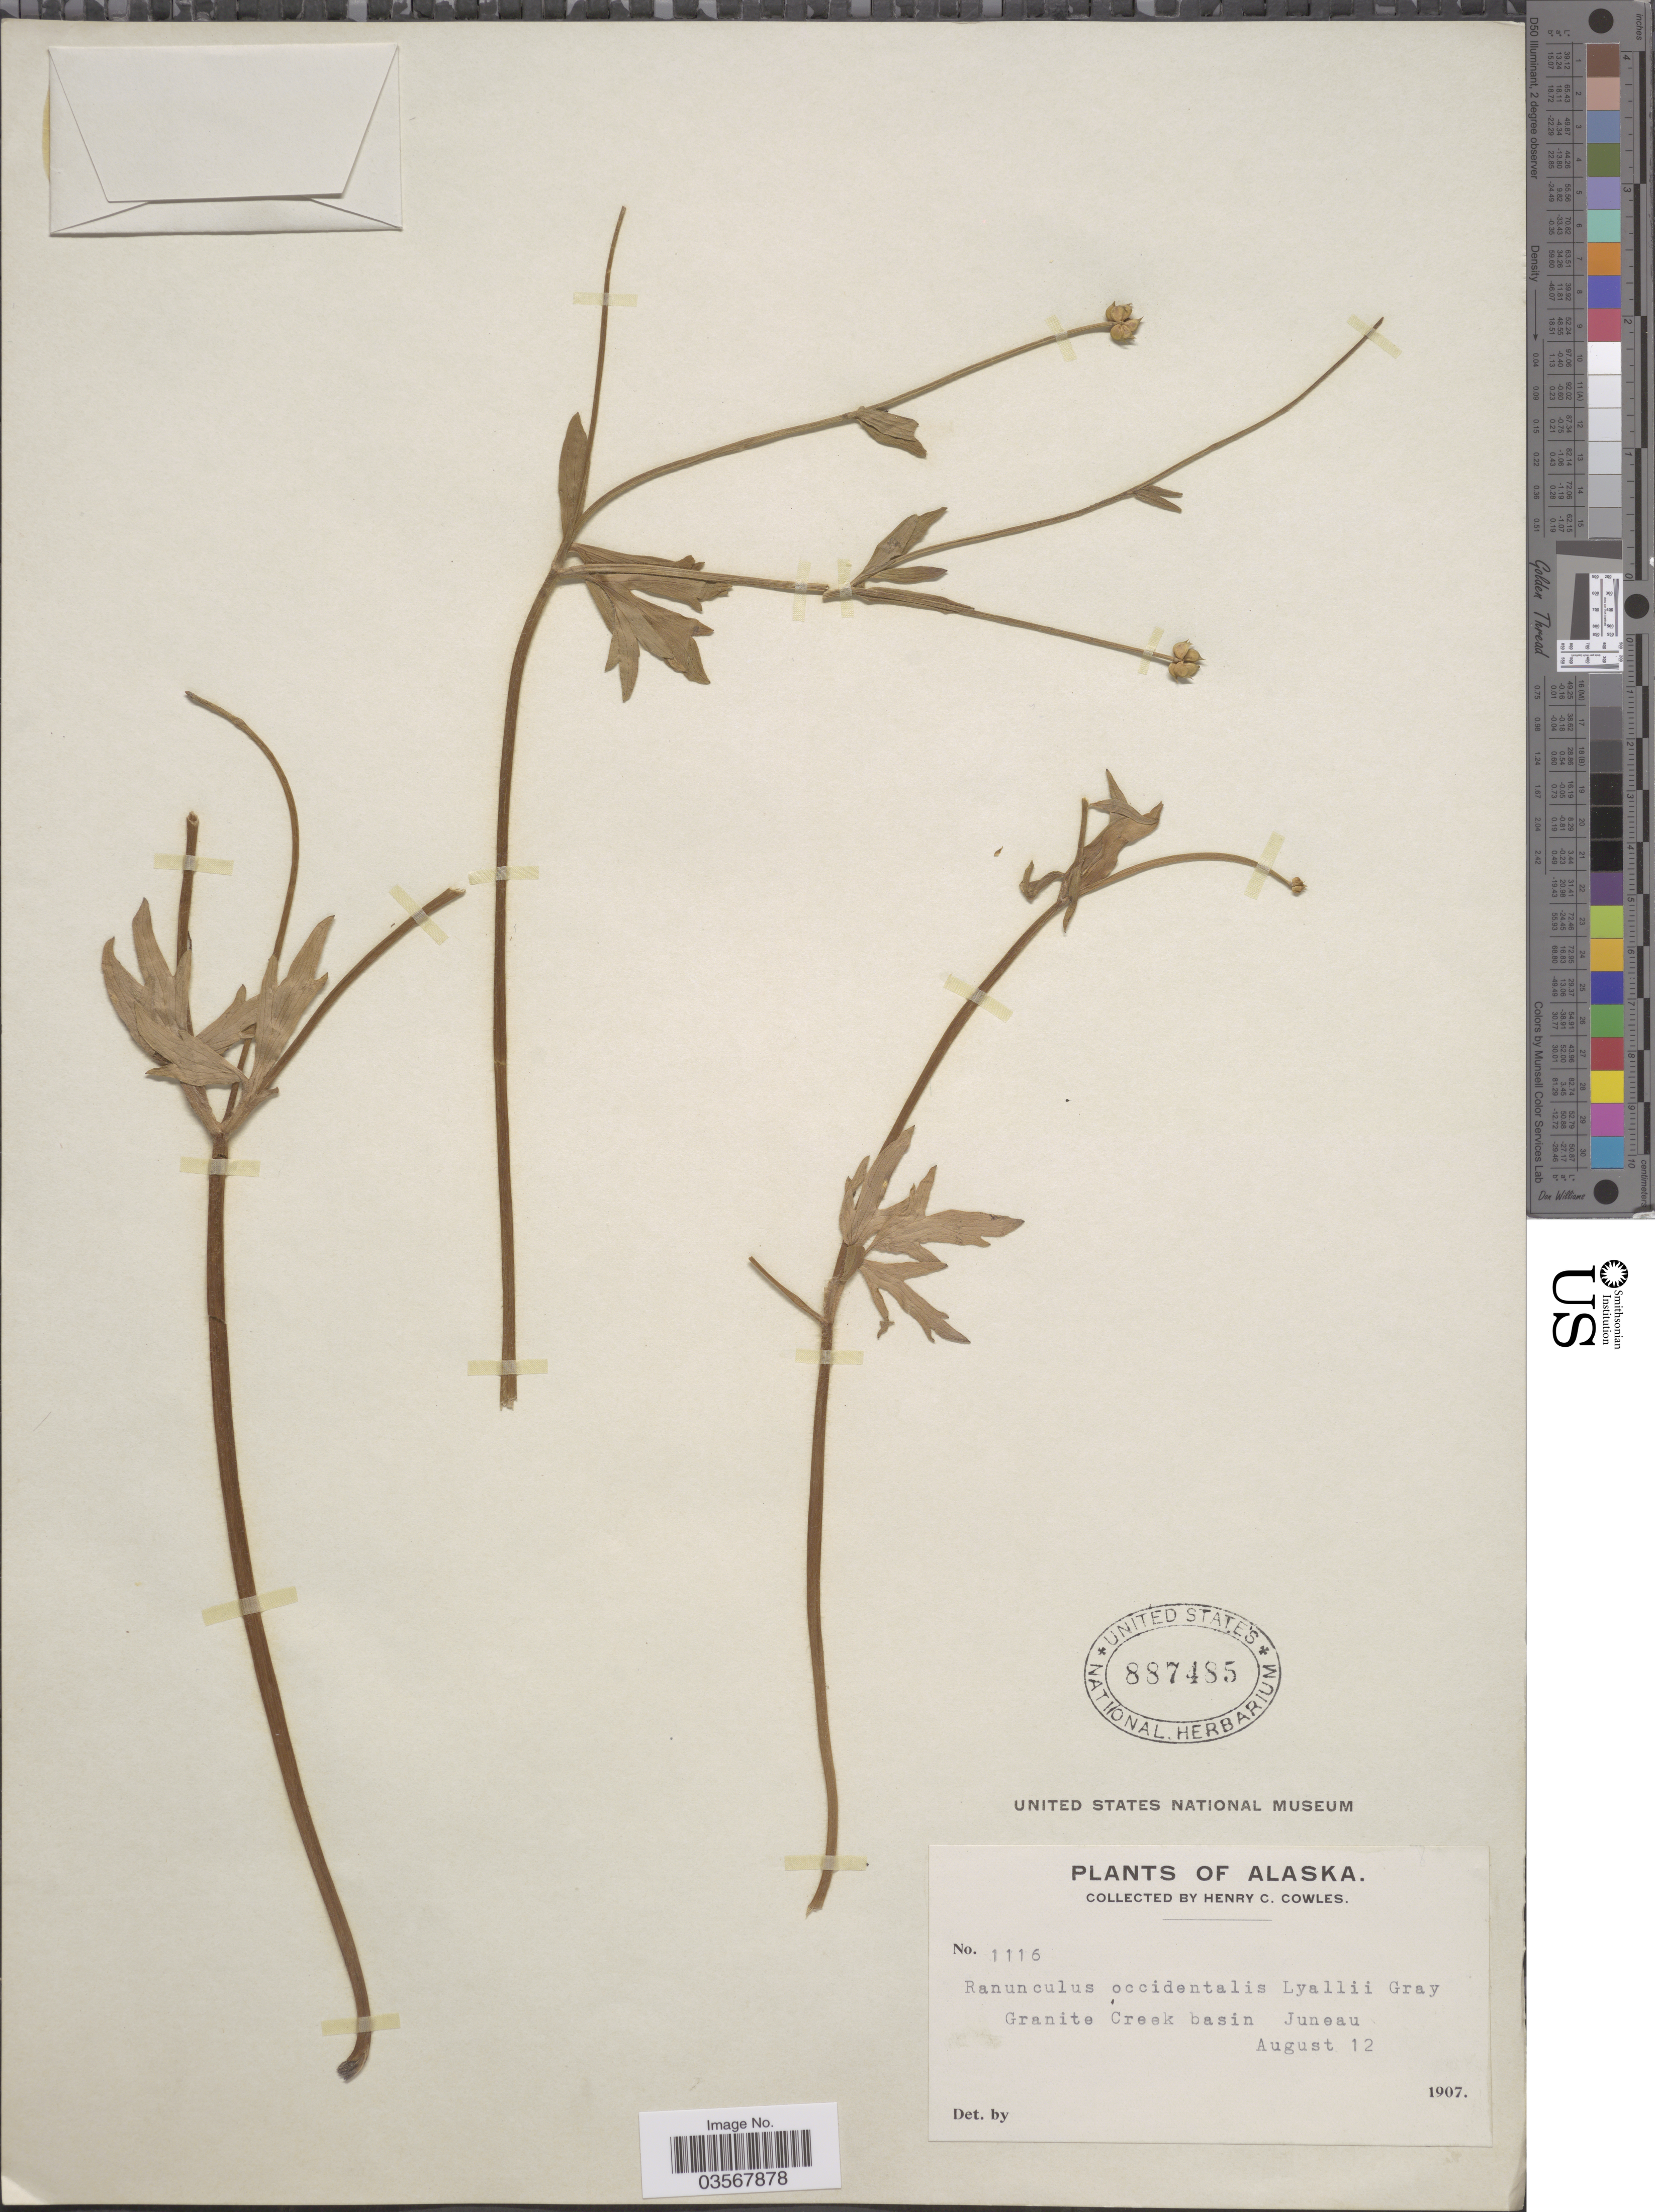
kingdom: Plantae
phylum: Tracheophyta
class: Magnoliopsida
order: Ranunculales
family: Ranunculaceae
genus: Ranunculus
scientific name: Ranunculus occidentalis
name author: Nutt.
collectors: H. Cowles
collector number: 1116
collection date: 1907-08-12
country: United States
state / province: Alaska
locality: Granite Creek basin Juneau.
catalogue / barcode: US 887485